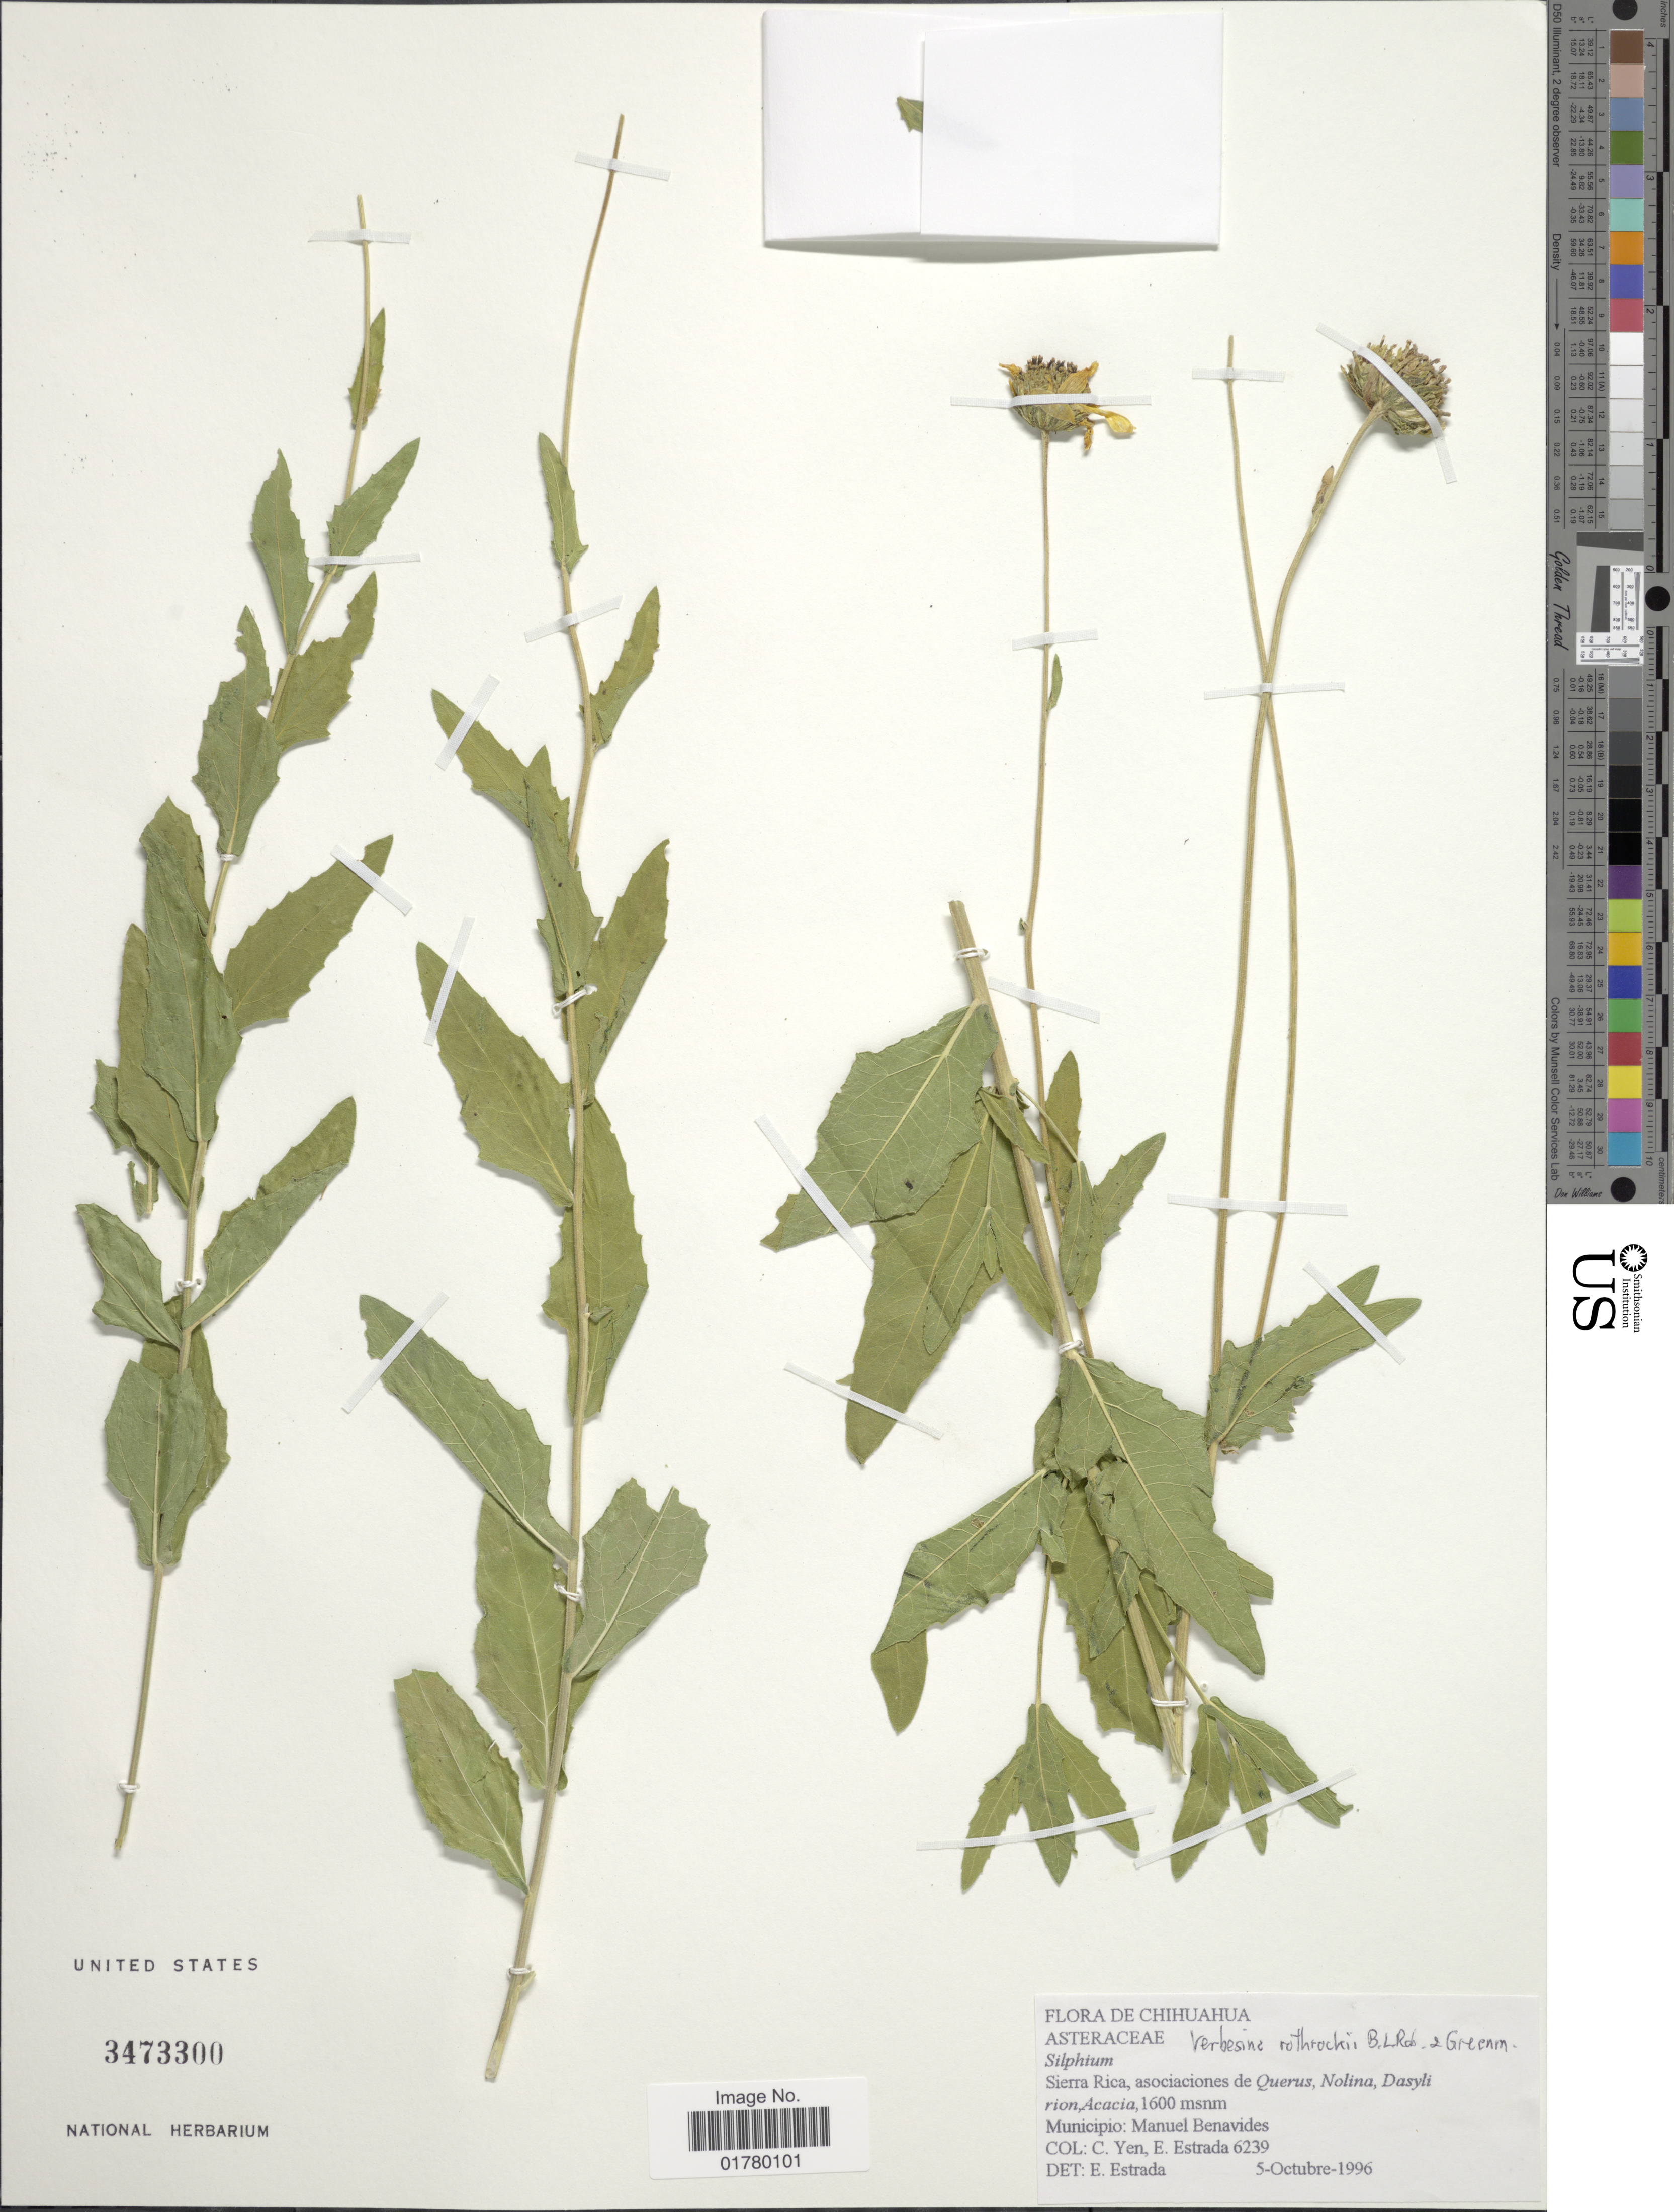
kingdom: Plantae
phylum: Tracheophyta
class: Magnoliopsida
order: Asterales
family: Asteraceae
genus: Verbesina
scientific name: Verbesina rothrockii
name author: B.L. Rob. & Greenm.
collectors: C. Yen & E. Estrada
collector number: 6239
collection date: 1996-10-05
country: Mexico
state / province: Chihuahua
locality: Sierra Rica, Municipio: Manuel Benavides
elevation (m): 1600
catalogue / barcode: US 3473300